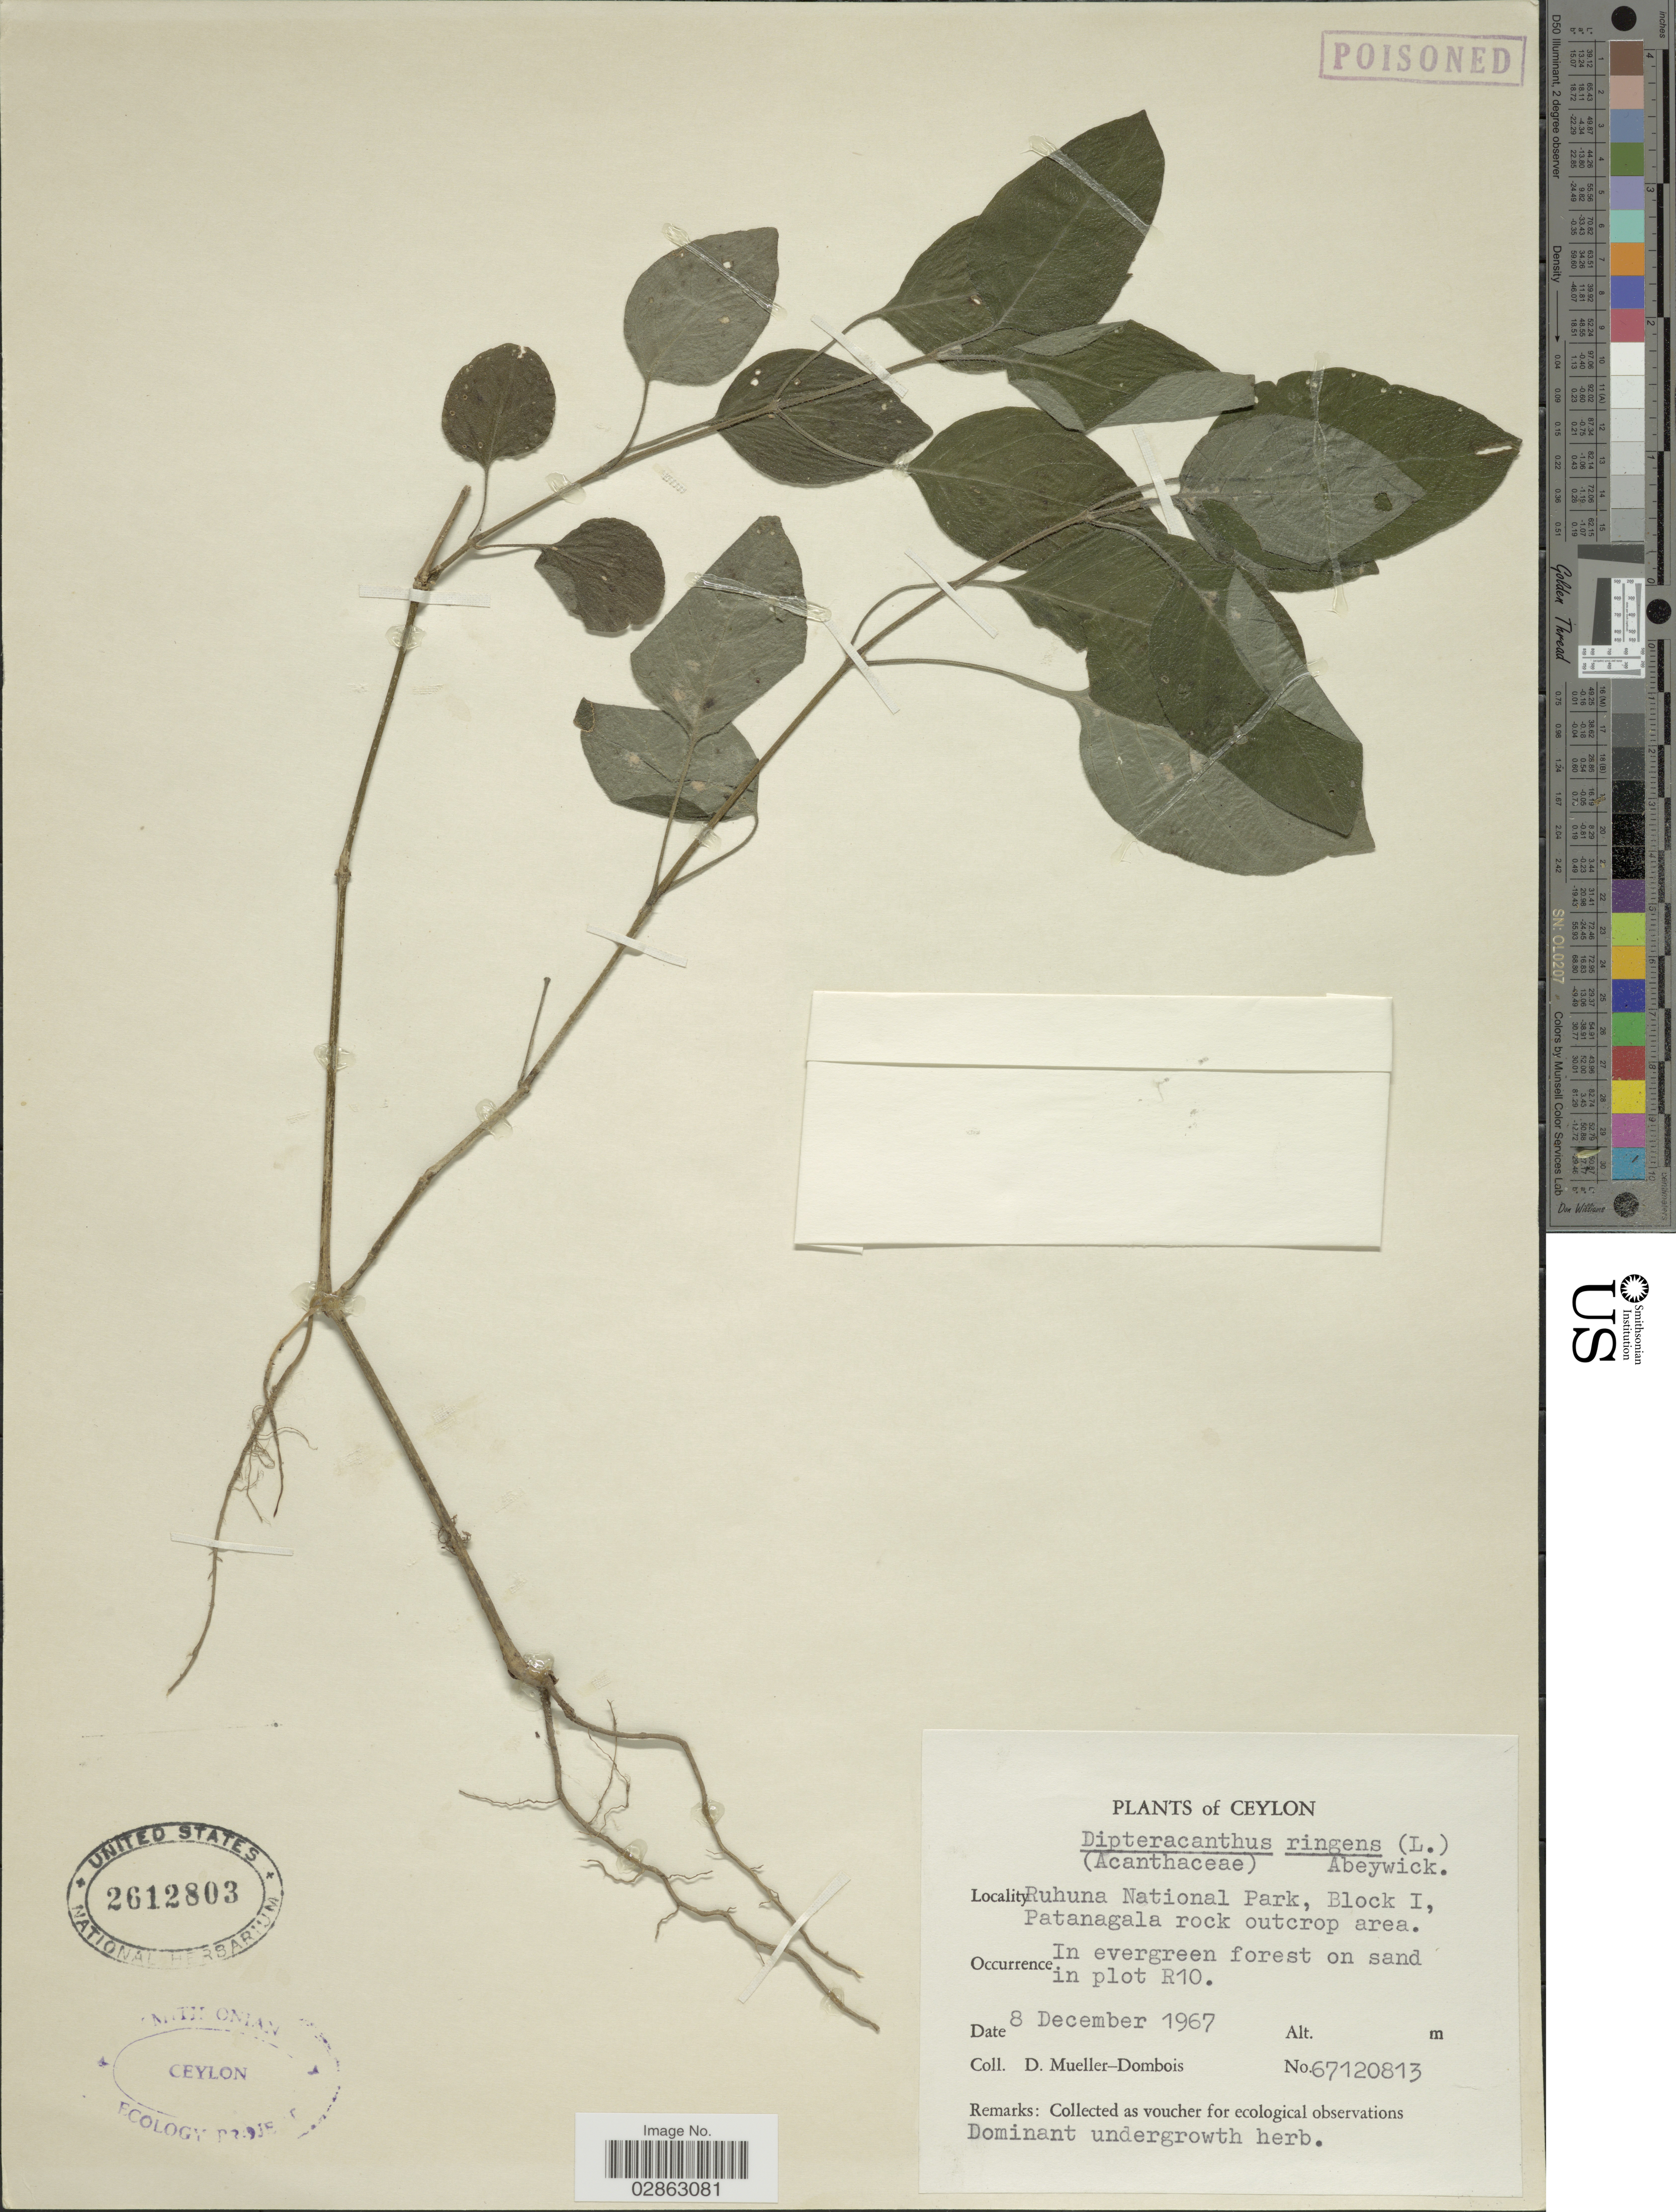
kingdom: Plantae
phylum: Tracheophyta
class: Magnoliopsida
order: Lamiales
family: Acanthaceae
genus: Ruellia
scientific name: Ruellia ringens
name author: L.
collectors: D. Mueller-Dombois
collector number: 67120813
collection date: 1967-12-08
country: Sri Lanka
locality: Ceylon. Ruhuna National Park, Block I, Patanagala rock outcrop area. Plot R10.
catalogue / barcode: US 2612803